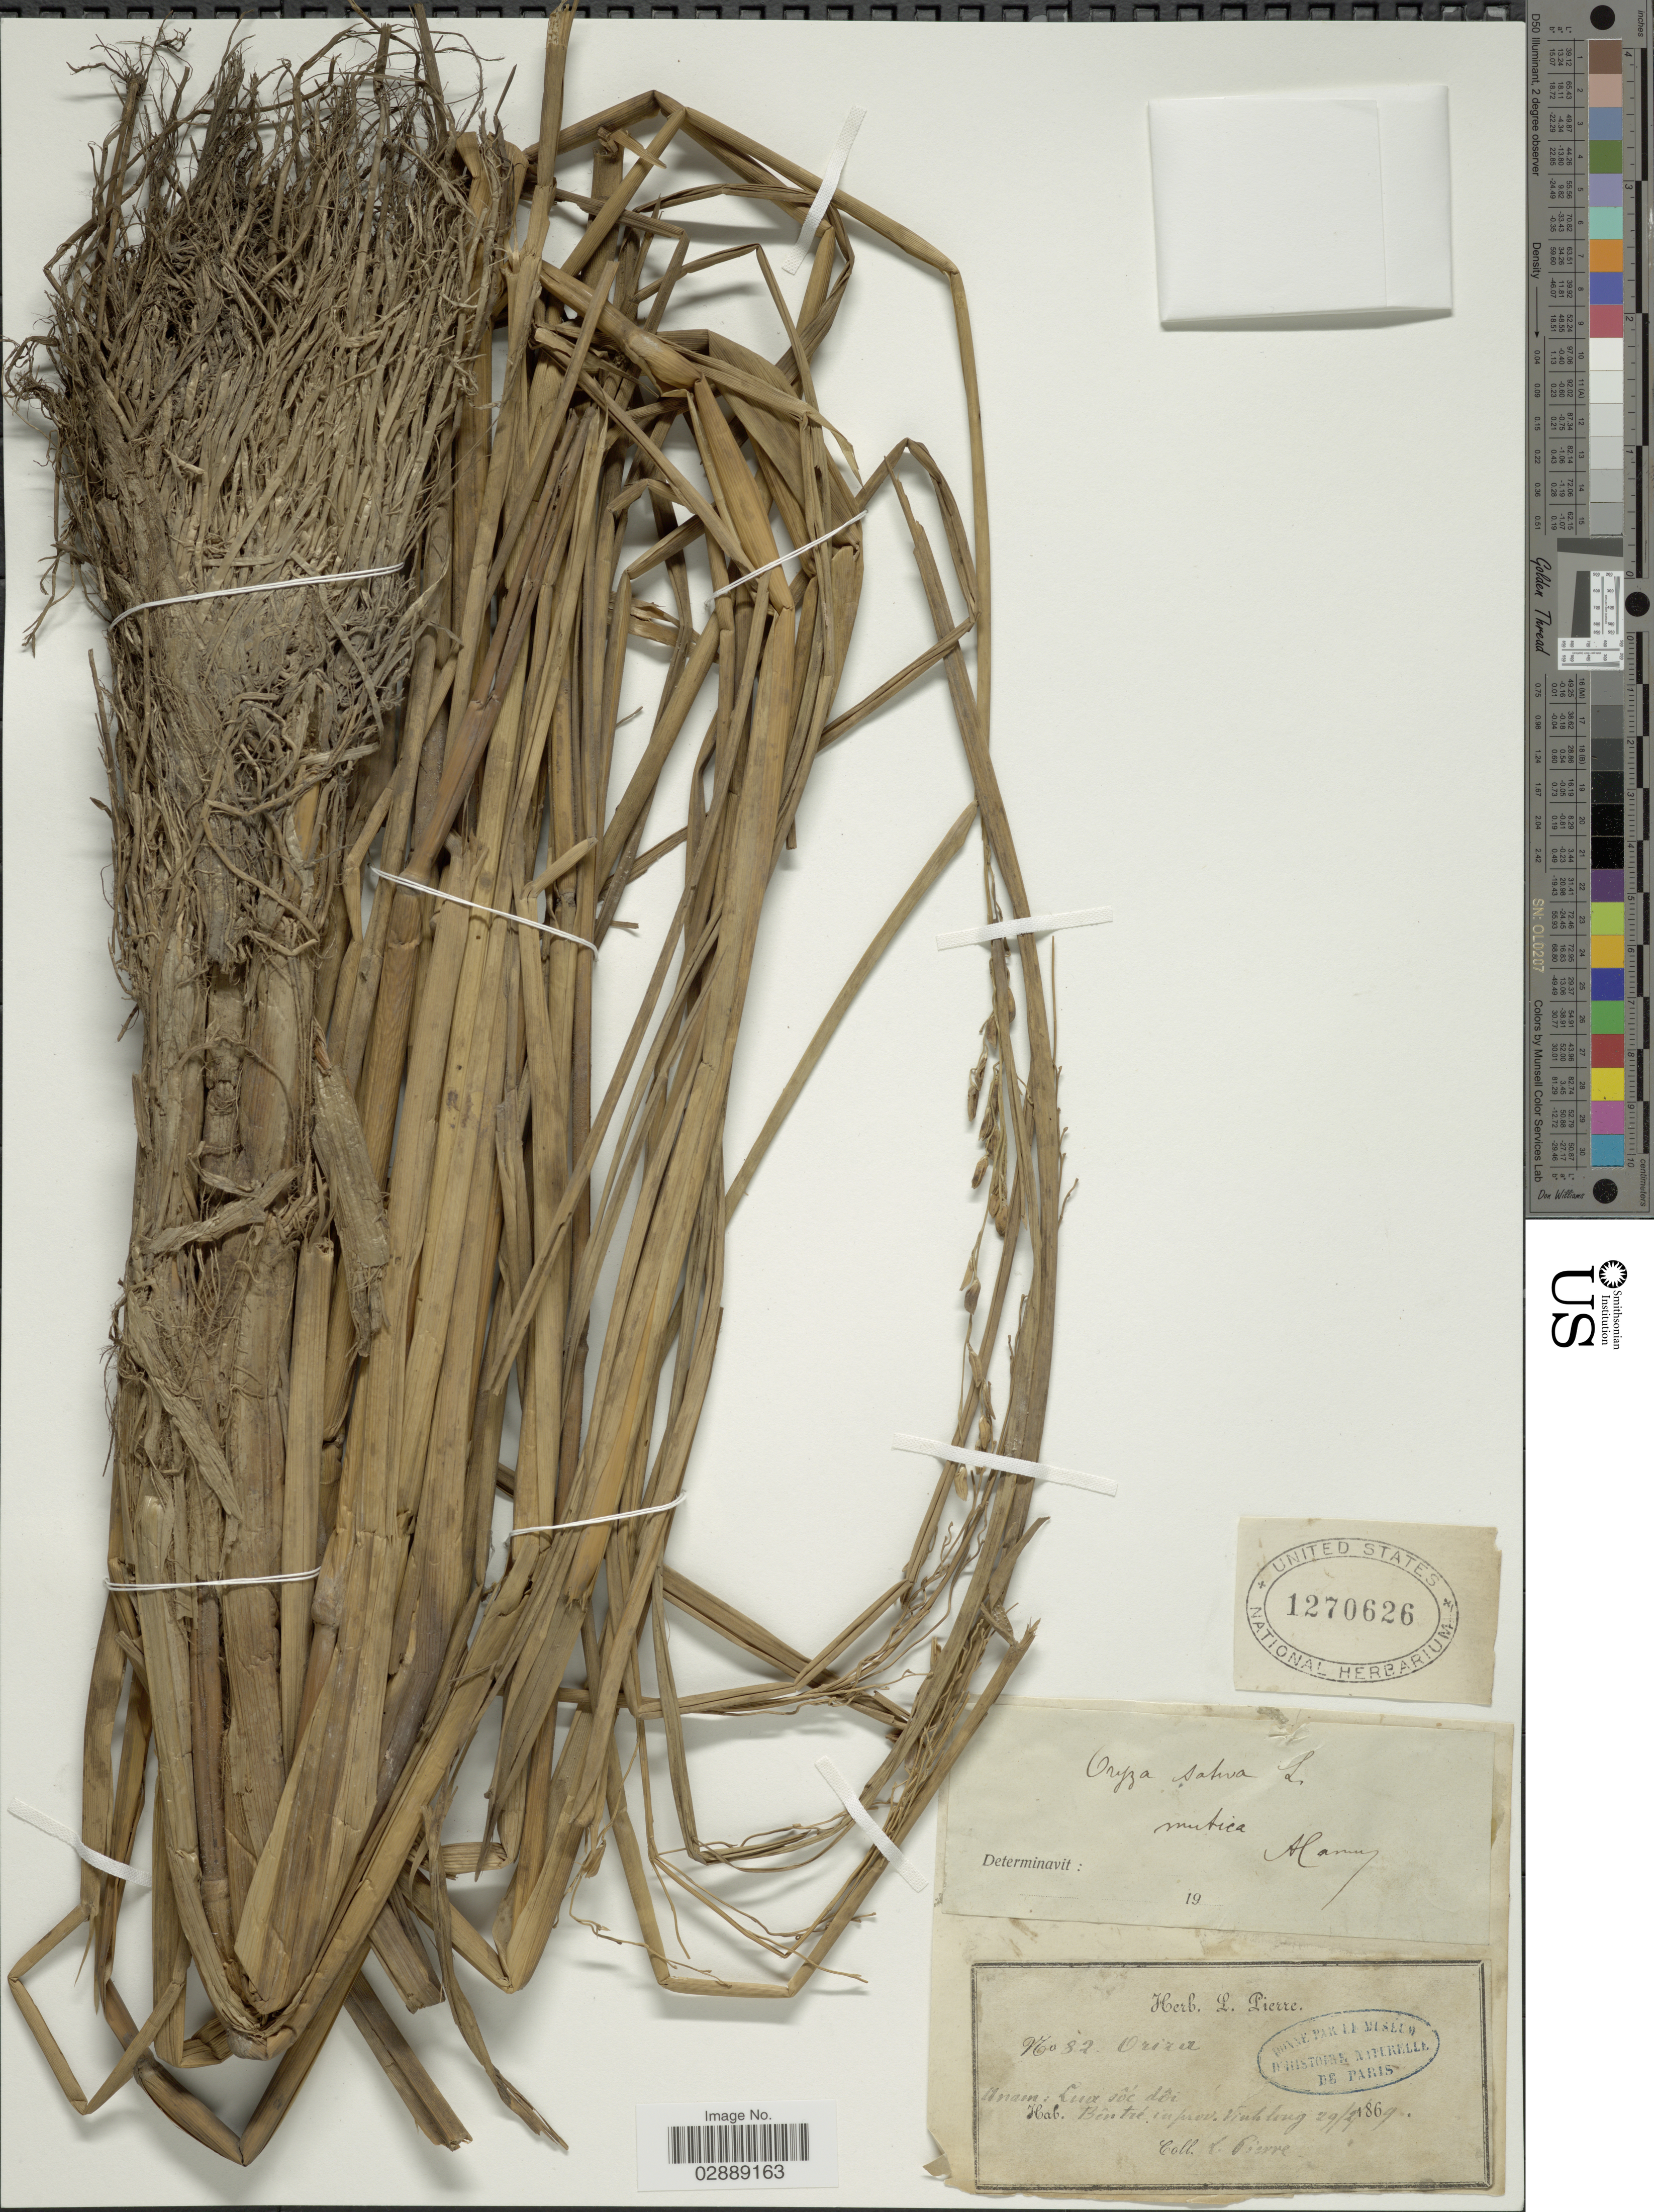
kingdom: Plantae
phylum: Tracheophyta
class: Liliopsida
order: Poales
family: Poaceae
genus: Oryza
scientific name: Oryza sativa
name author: L.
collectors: L. Pierre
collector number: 82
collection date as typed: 29/2/1869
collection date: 1869-02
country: Vietnam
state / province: Vinh Long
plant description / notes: The pressed specimen sheet contains more information written in Vietnamese.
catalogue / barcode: US 1270626